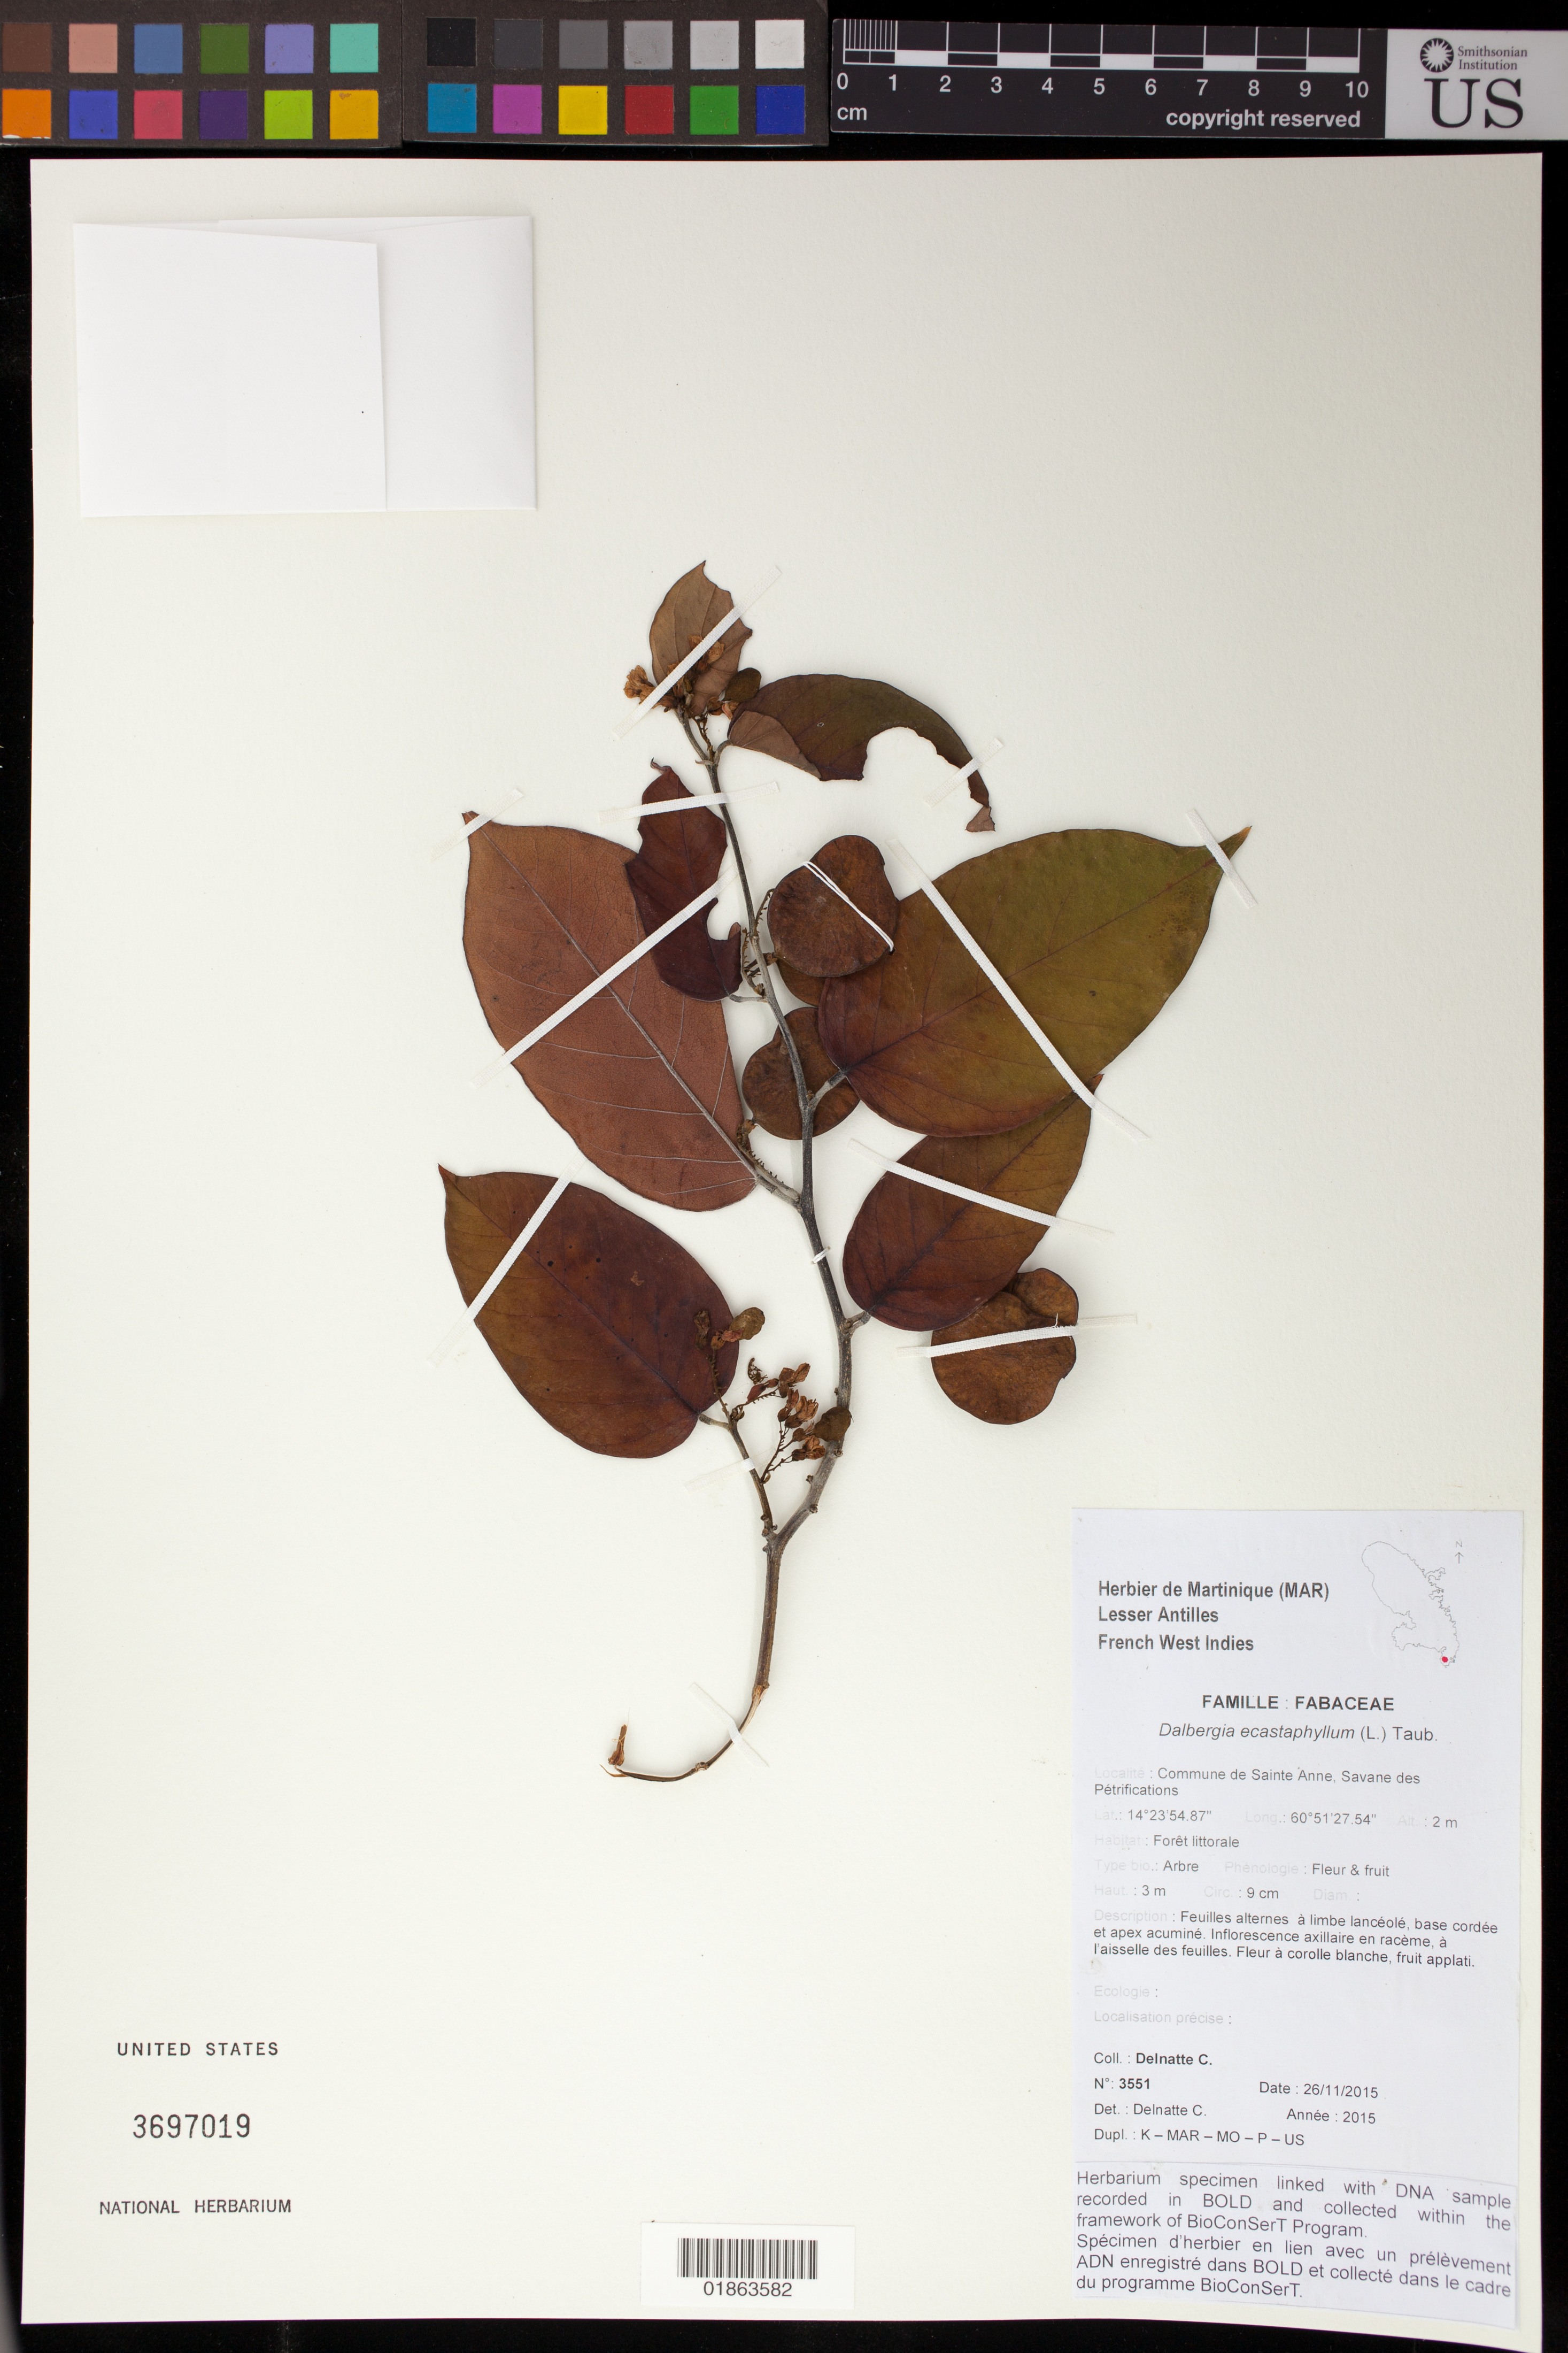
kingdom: Plantae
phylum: Tracheophyta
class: Magnoliopsida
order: Fabales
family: Fabaceae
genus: Dalbergia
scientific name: Dalbergia ecastaphyllum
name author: (L.) Taub.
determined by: Delnatte, C.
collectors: C. Delnatte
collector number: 3551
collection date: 2015-11-26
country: Martinique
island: Martinique I.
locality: Commune de Sainte Anne, Savane des Pétrifications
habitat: Forêt littorale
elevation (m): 2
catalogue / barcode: US 3697019